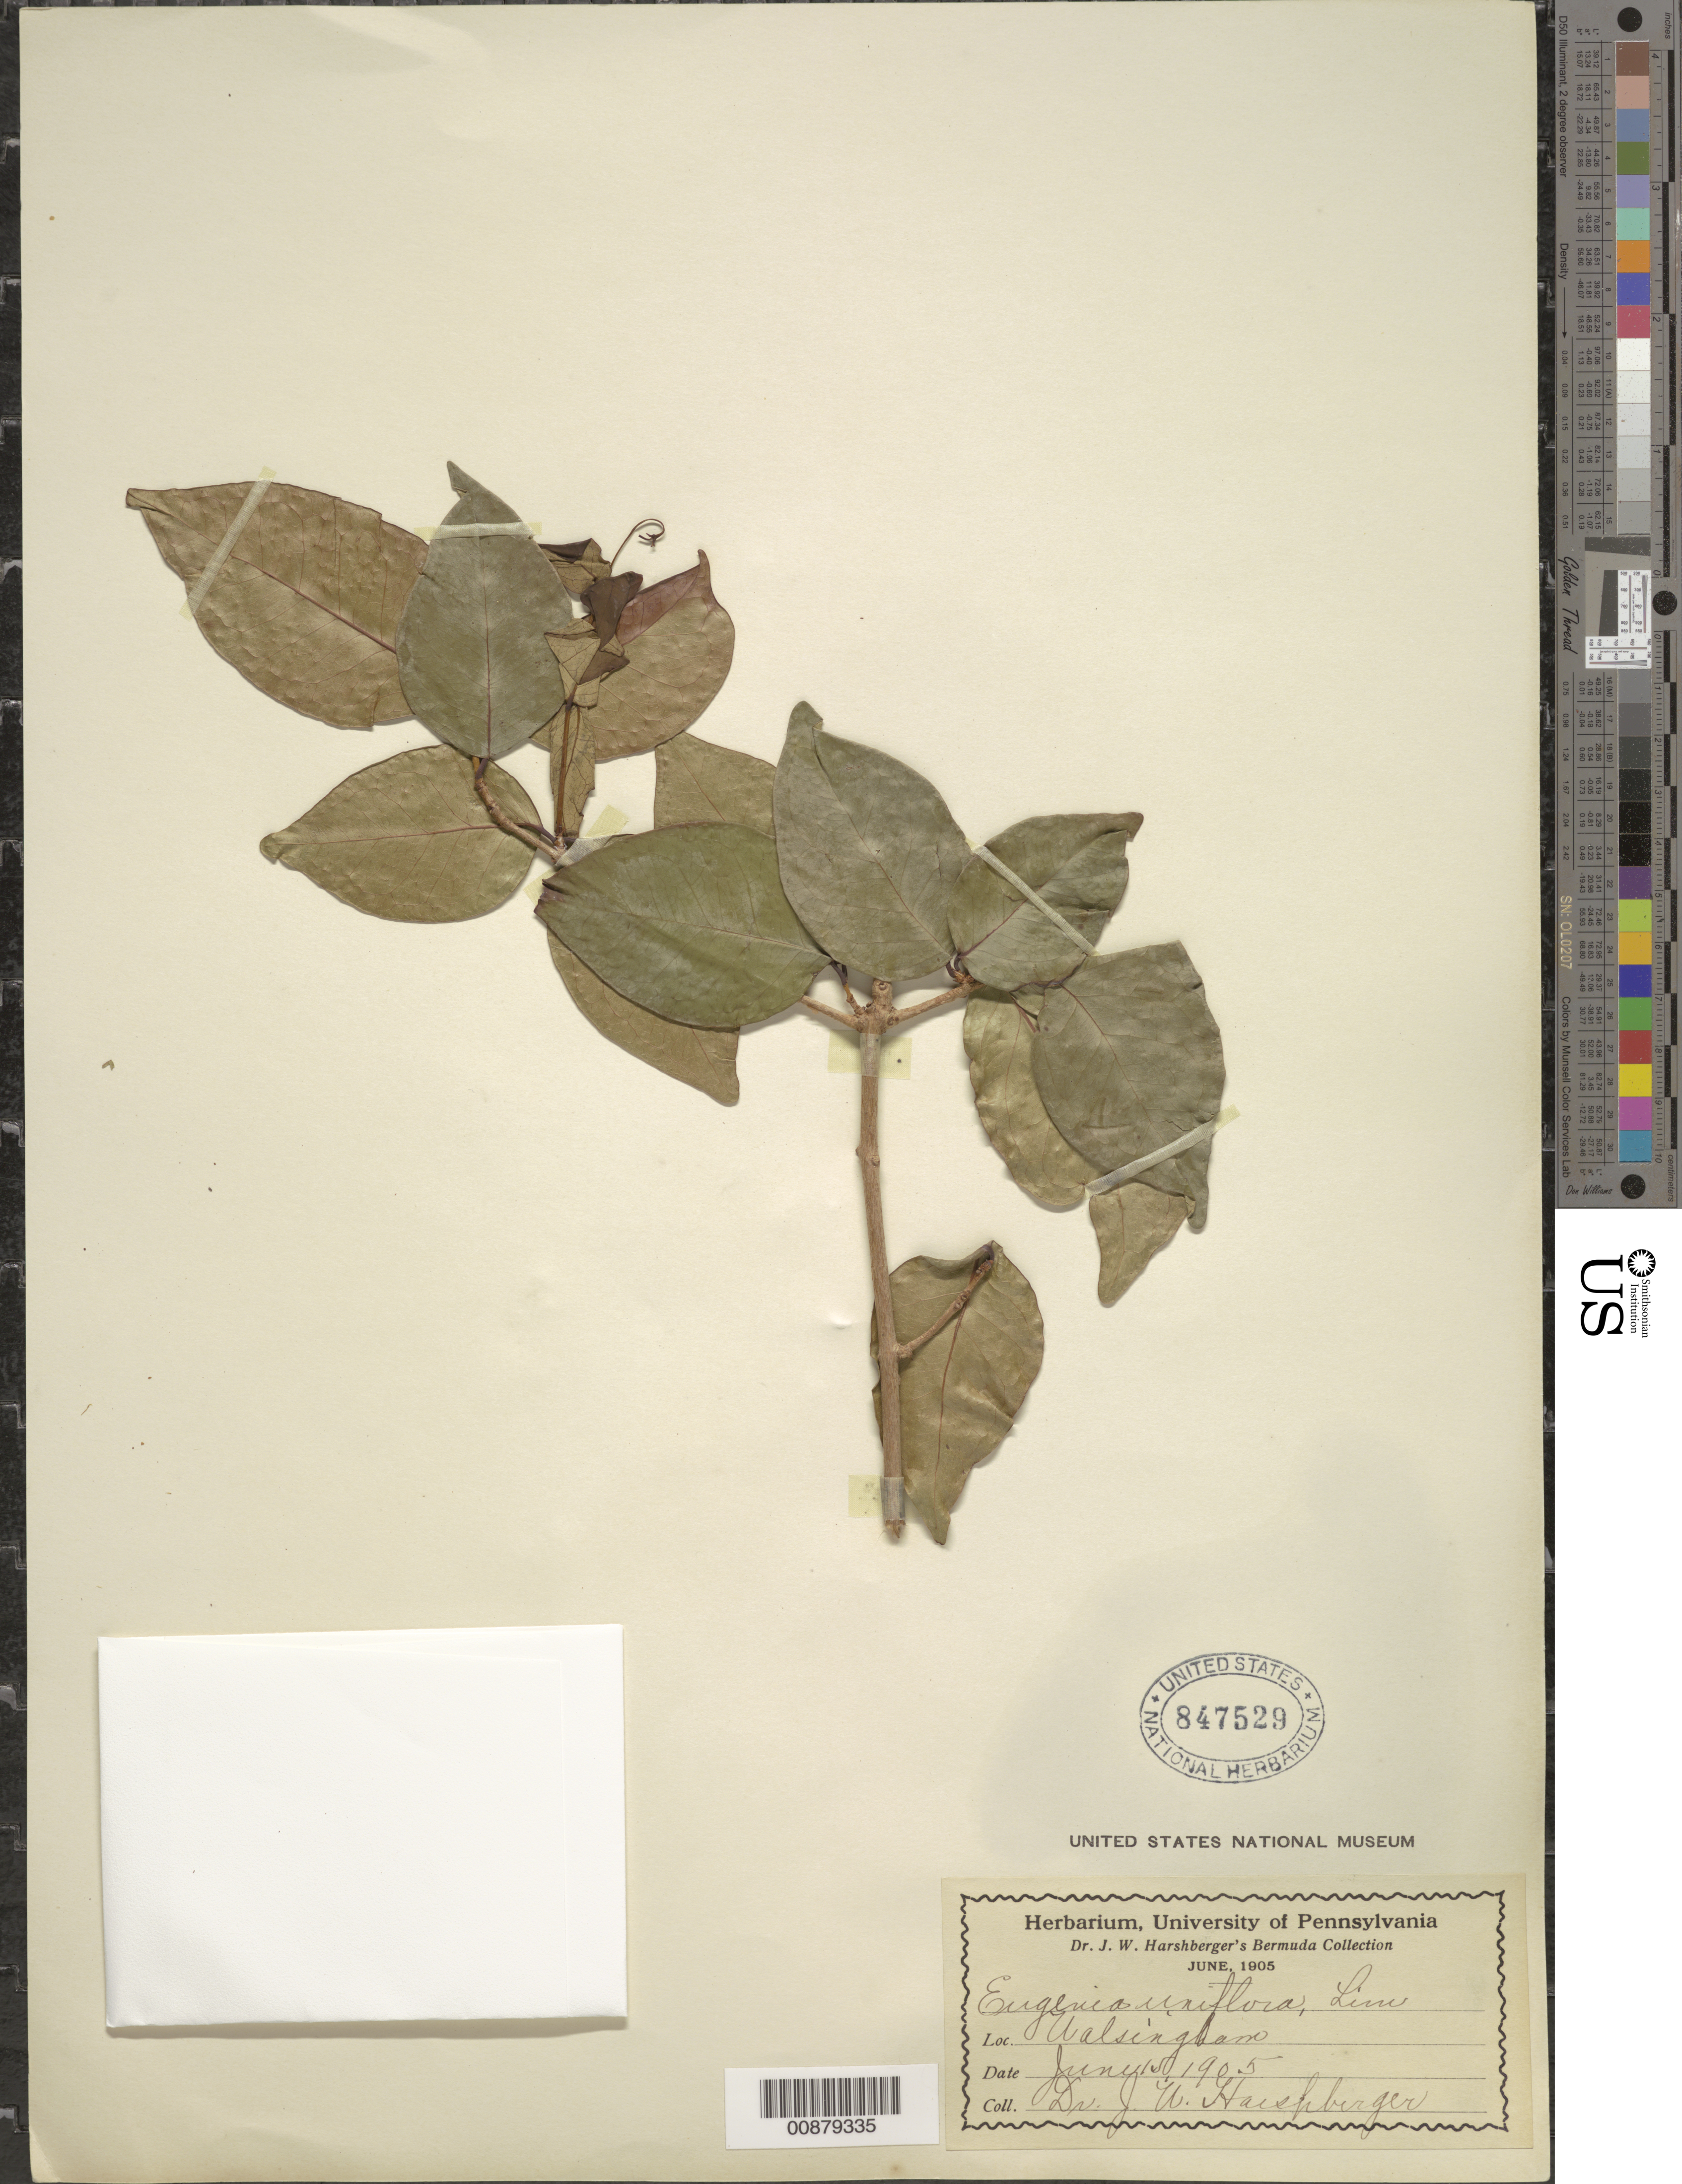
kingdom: Plantae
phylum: Tracheophyta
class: Magnoliopsida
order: Myrtales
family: Myrtaceae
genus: Eugenia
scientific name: Eugenia uniflora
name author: L.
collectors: J. W. Harshberger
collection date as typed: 15 Jun 1905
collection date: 1905-06-15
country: Bermuda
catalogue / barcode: US 847529